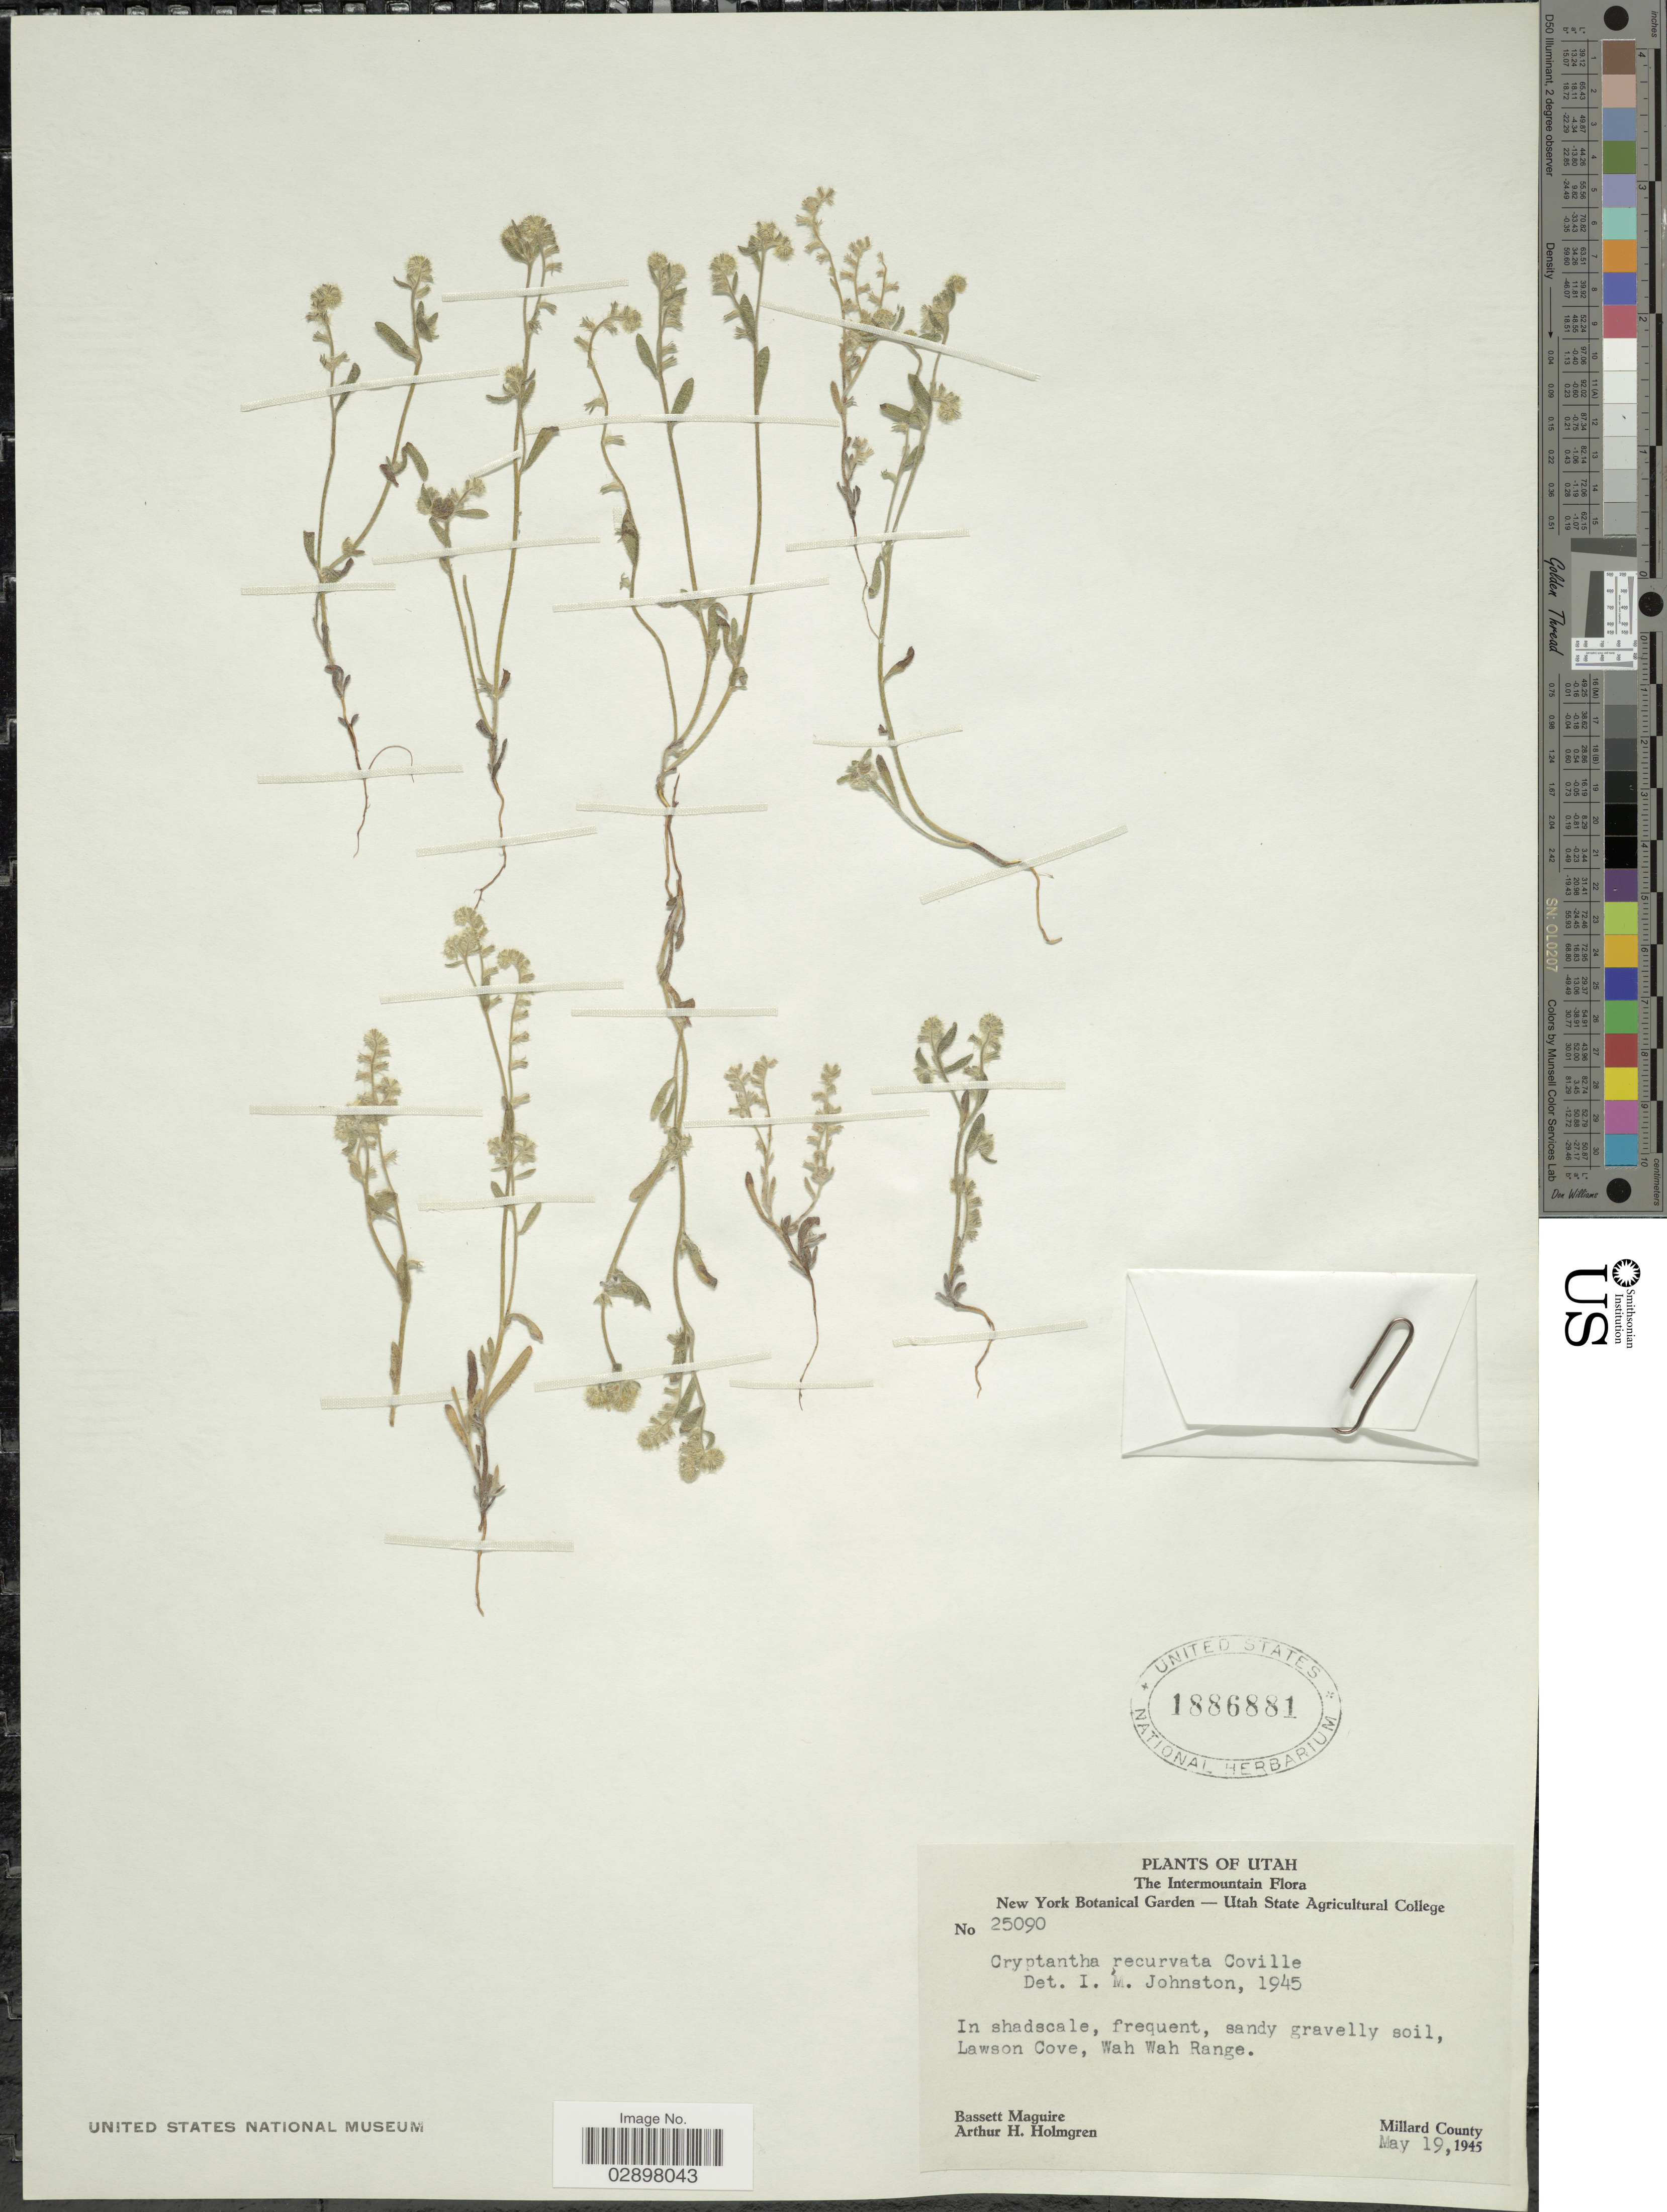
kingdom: Plantae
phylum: Tracheophyta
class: Magnoliopsida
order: Boraginales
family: Boraginaceae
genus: Cryptantha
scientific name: Cryptantha recurvata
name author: Coville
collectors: B. Maguire & A. H. Holmgren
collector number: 25090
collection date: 1945-05-19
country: United States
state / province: Utah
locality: The Intermountain. Lawson Cove, Wah Wah Range, Millard County.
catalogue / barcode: US 1886881